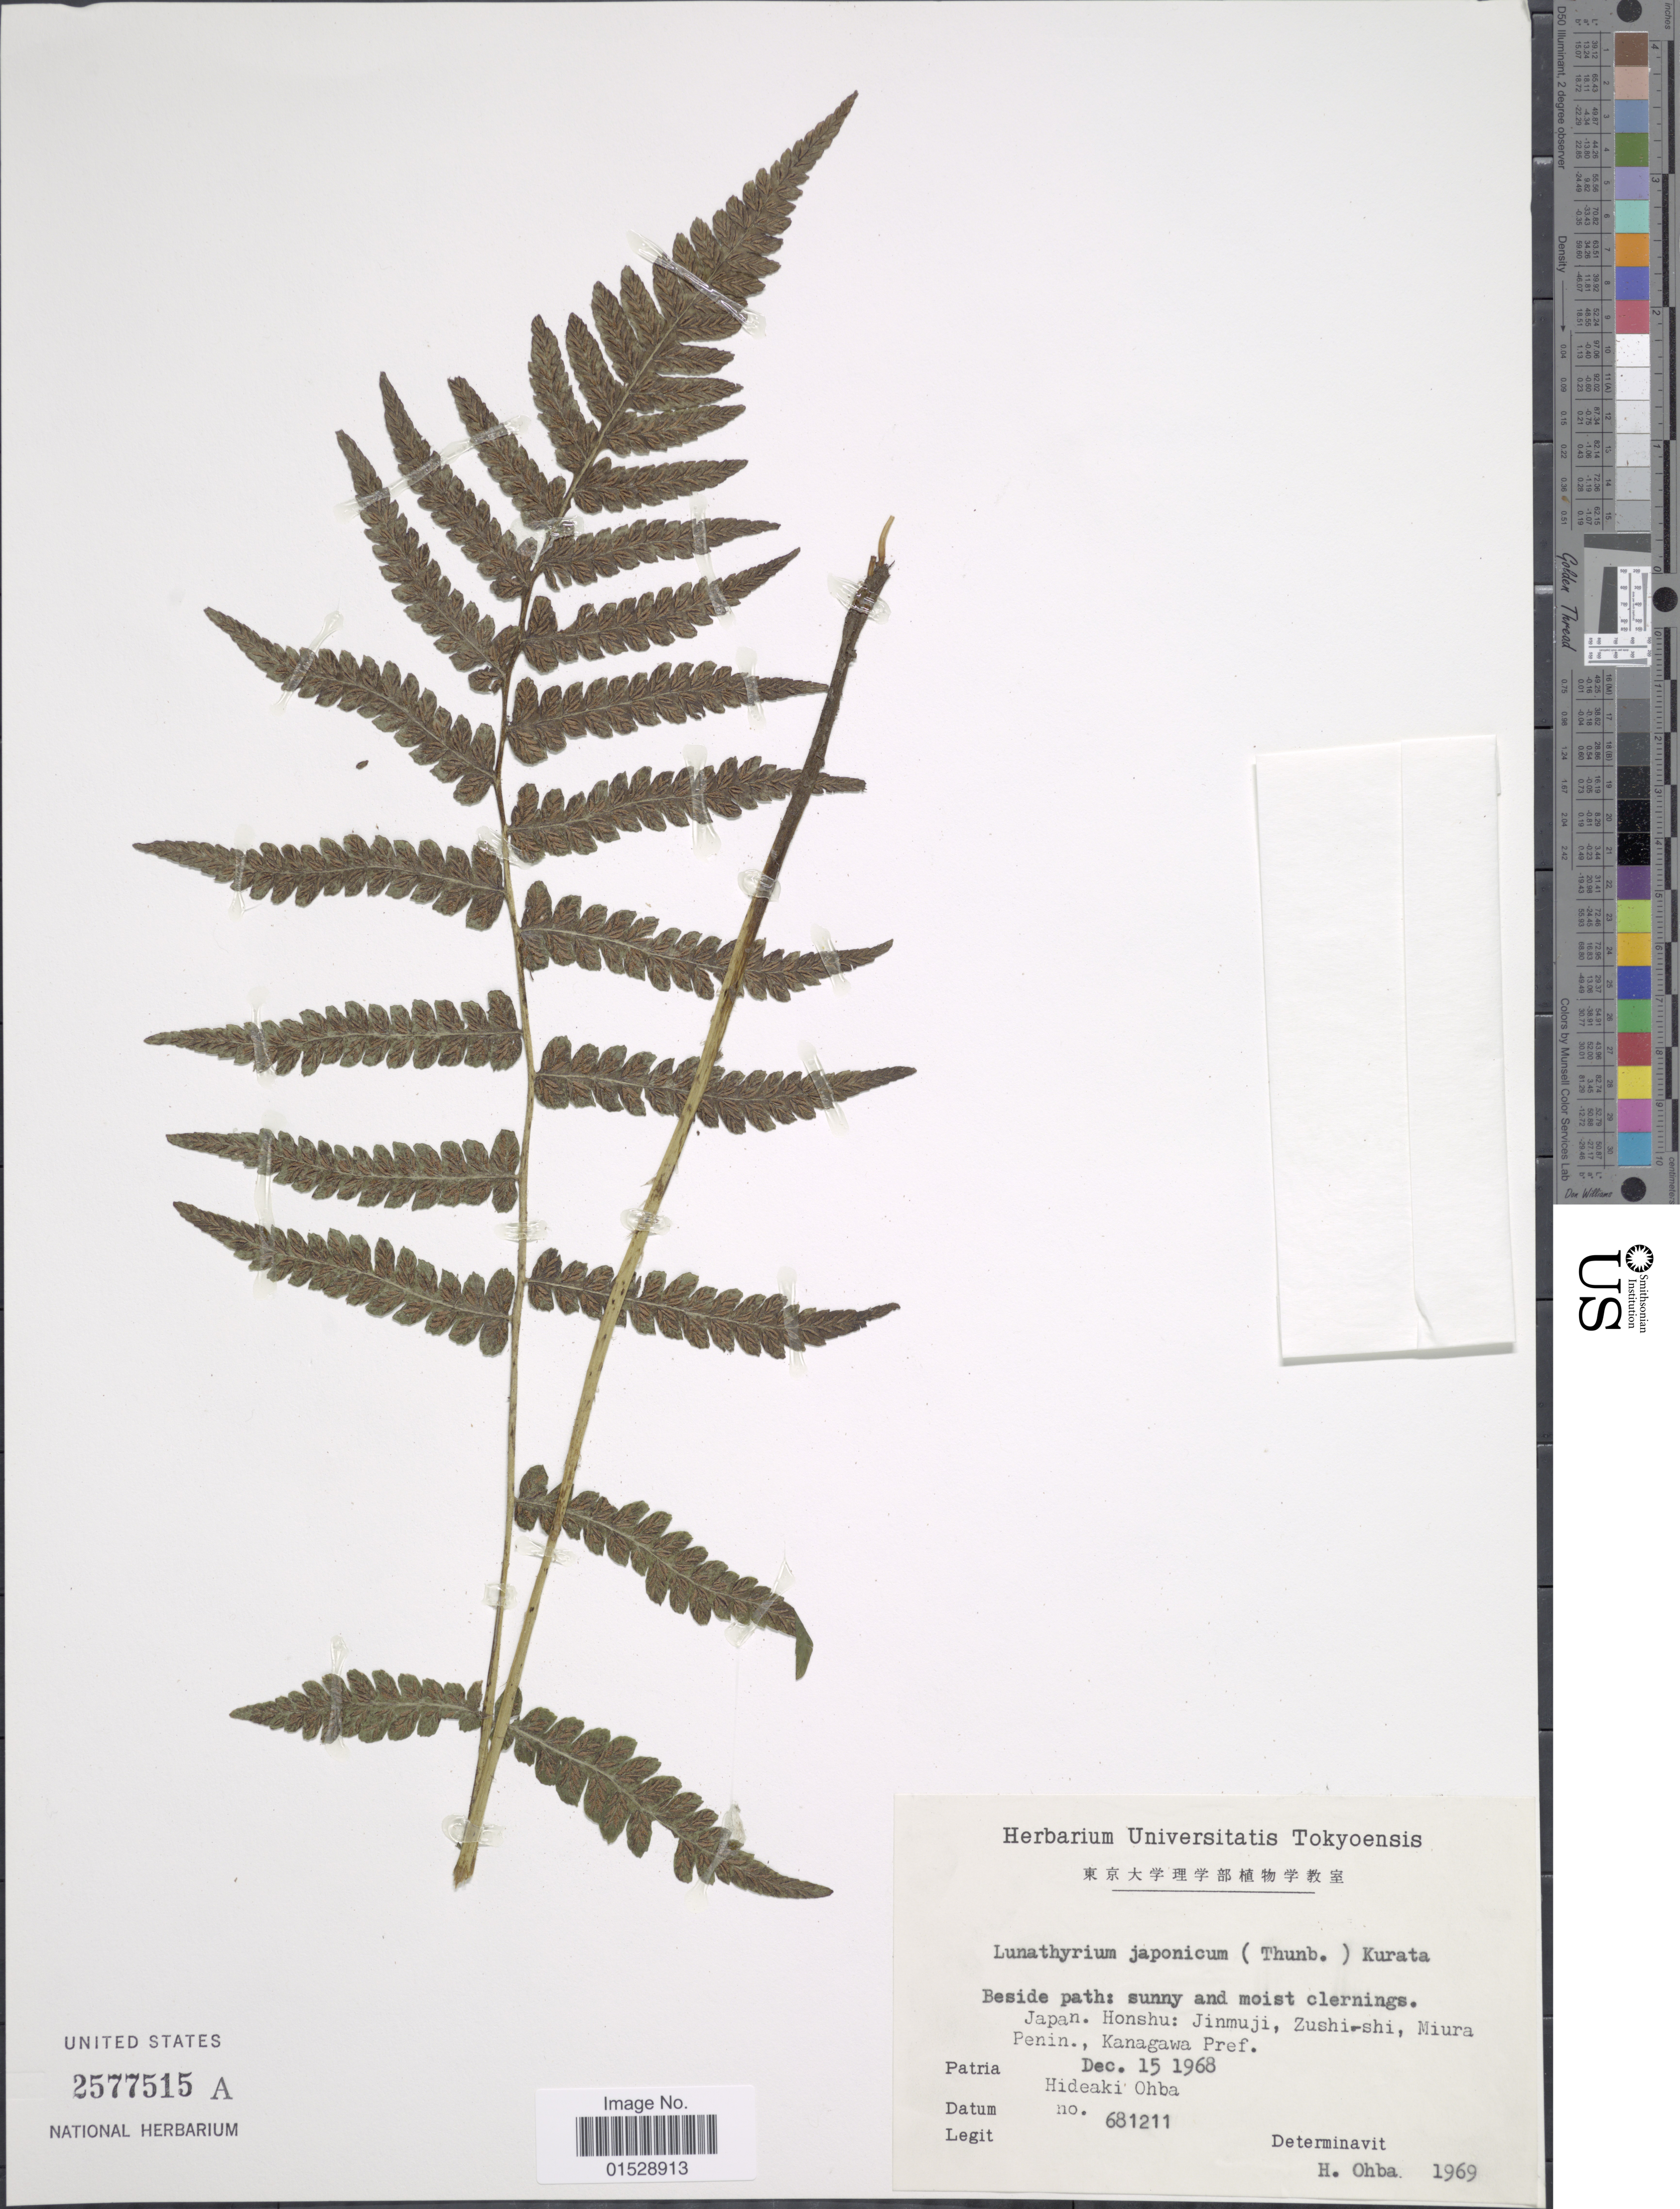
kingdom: Plantae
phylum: Tracheophyta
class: Polypodiopsida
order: Polypodiales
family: Athyriaceae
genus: Deparia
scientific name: Deparia japonica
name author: (Thunb.) M. Kato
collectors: H. Ohba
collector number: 681211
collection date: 1968-12-15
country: Japan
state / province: Kanagawa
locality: Japan, Honshu: Jinmuji, Zushi-shi, Miura Penin., Kanagawa Pref.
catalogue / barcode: US 2577515A